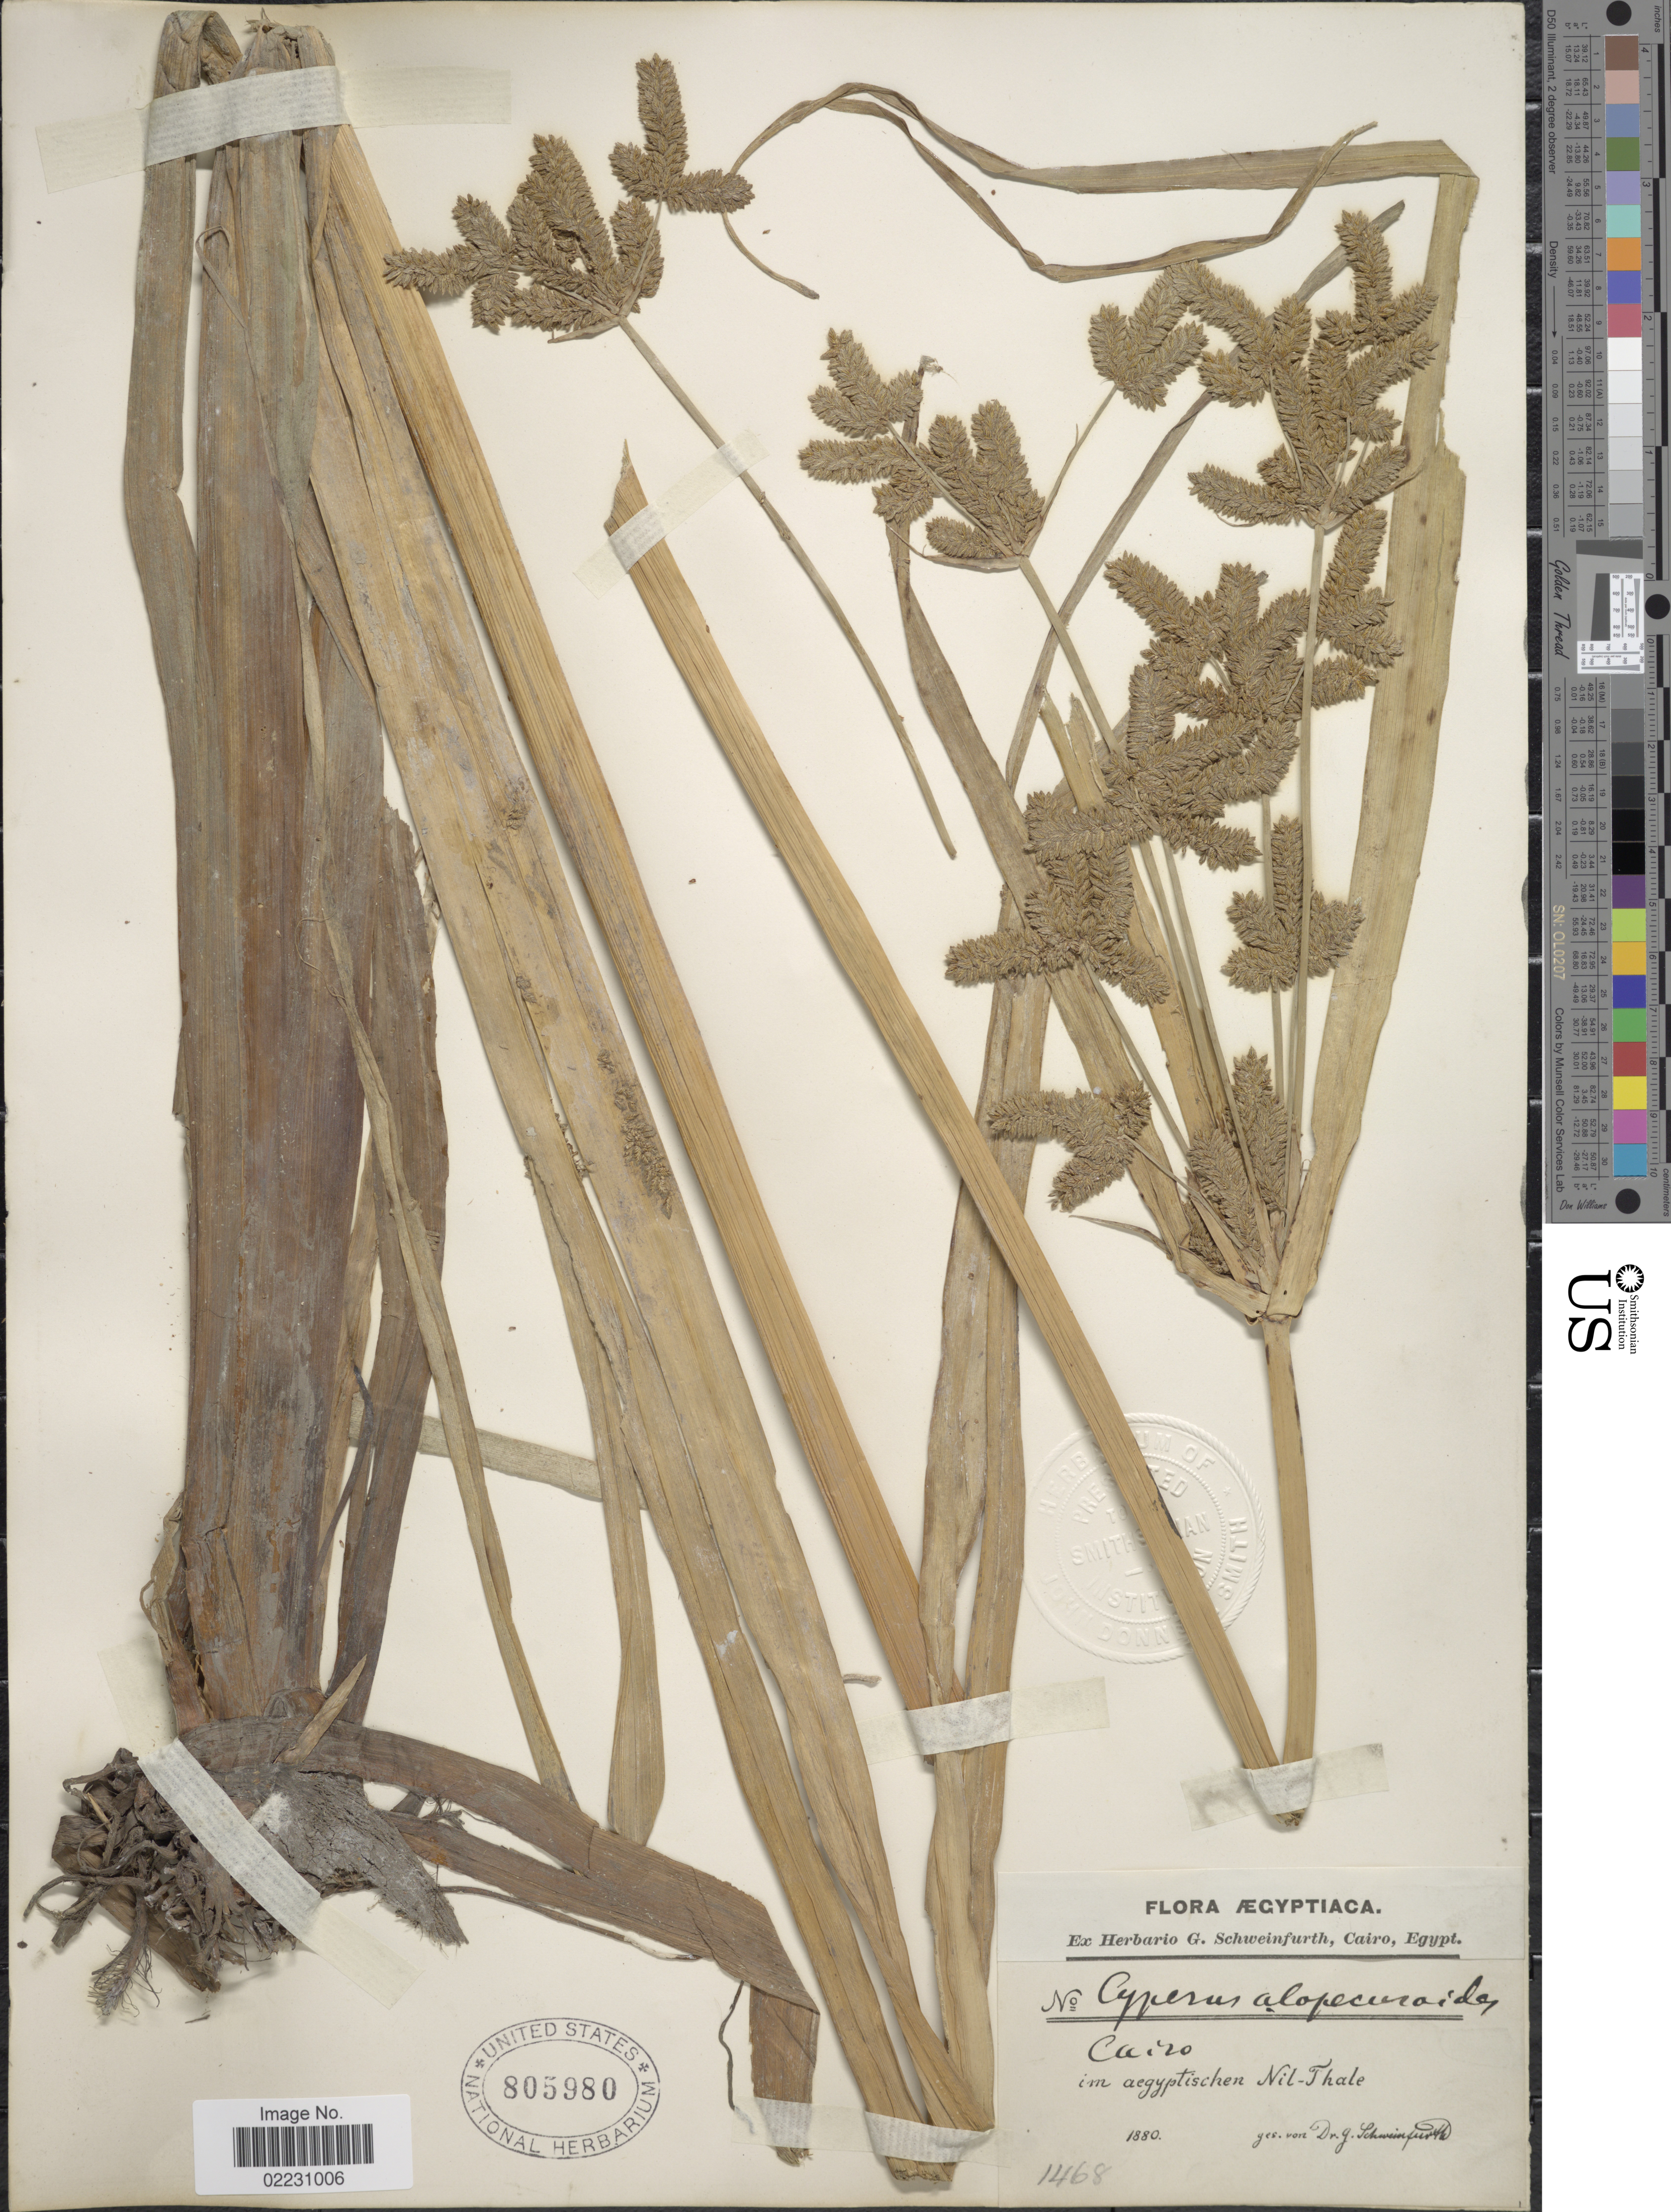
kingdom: Plantae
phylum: Tracheophyta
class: Liliopsida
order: Poales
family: Cyperaceae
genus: Cyperus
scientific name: Cyperus alopecuroides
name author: Rottb.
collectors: G. A. Schweinfurth (herbarium)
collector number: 1468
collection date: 1880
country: Egypt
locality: Im Aegyptischen Nil-Thale.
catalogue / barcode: US 805980